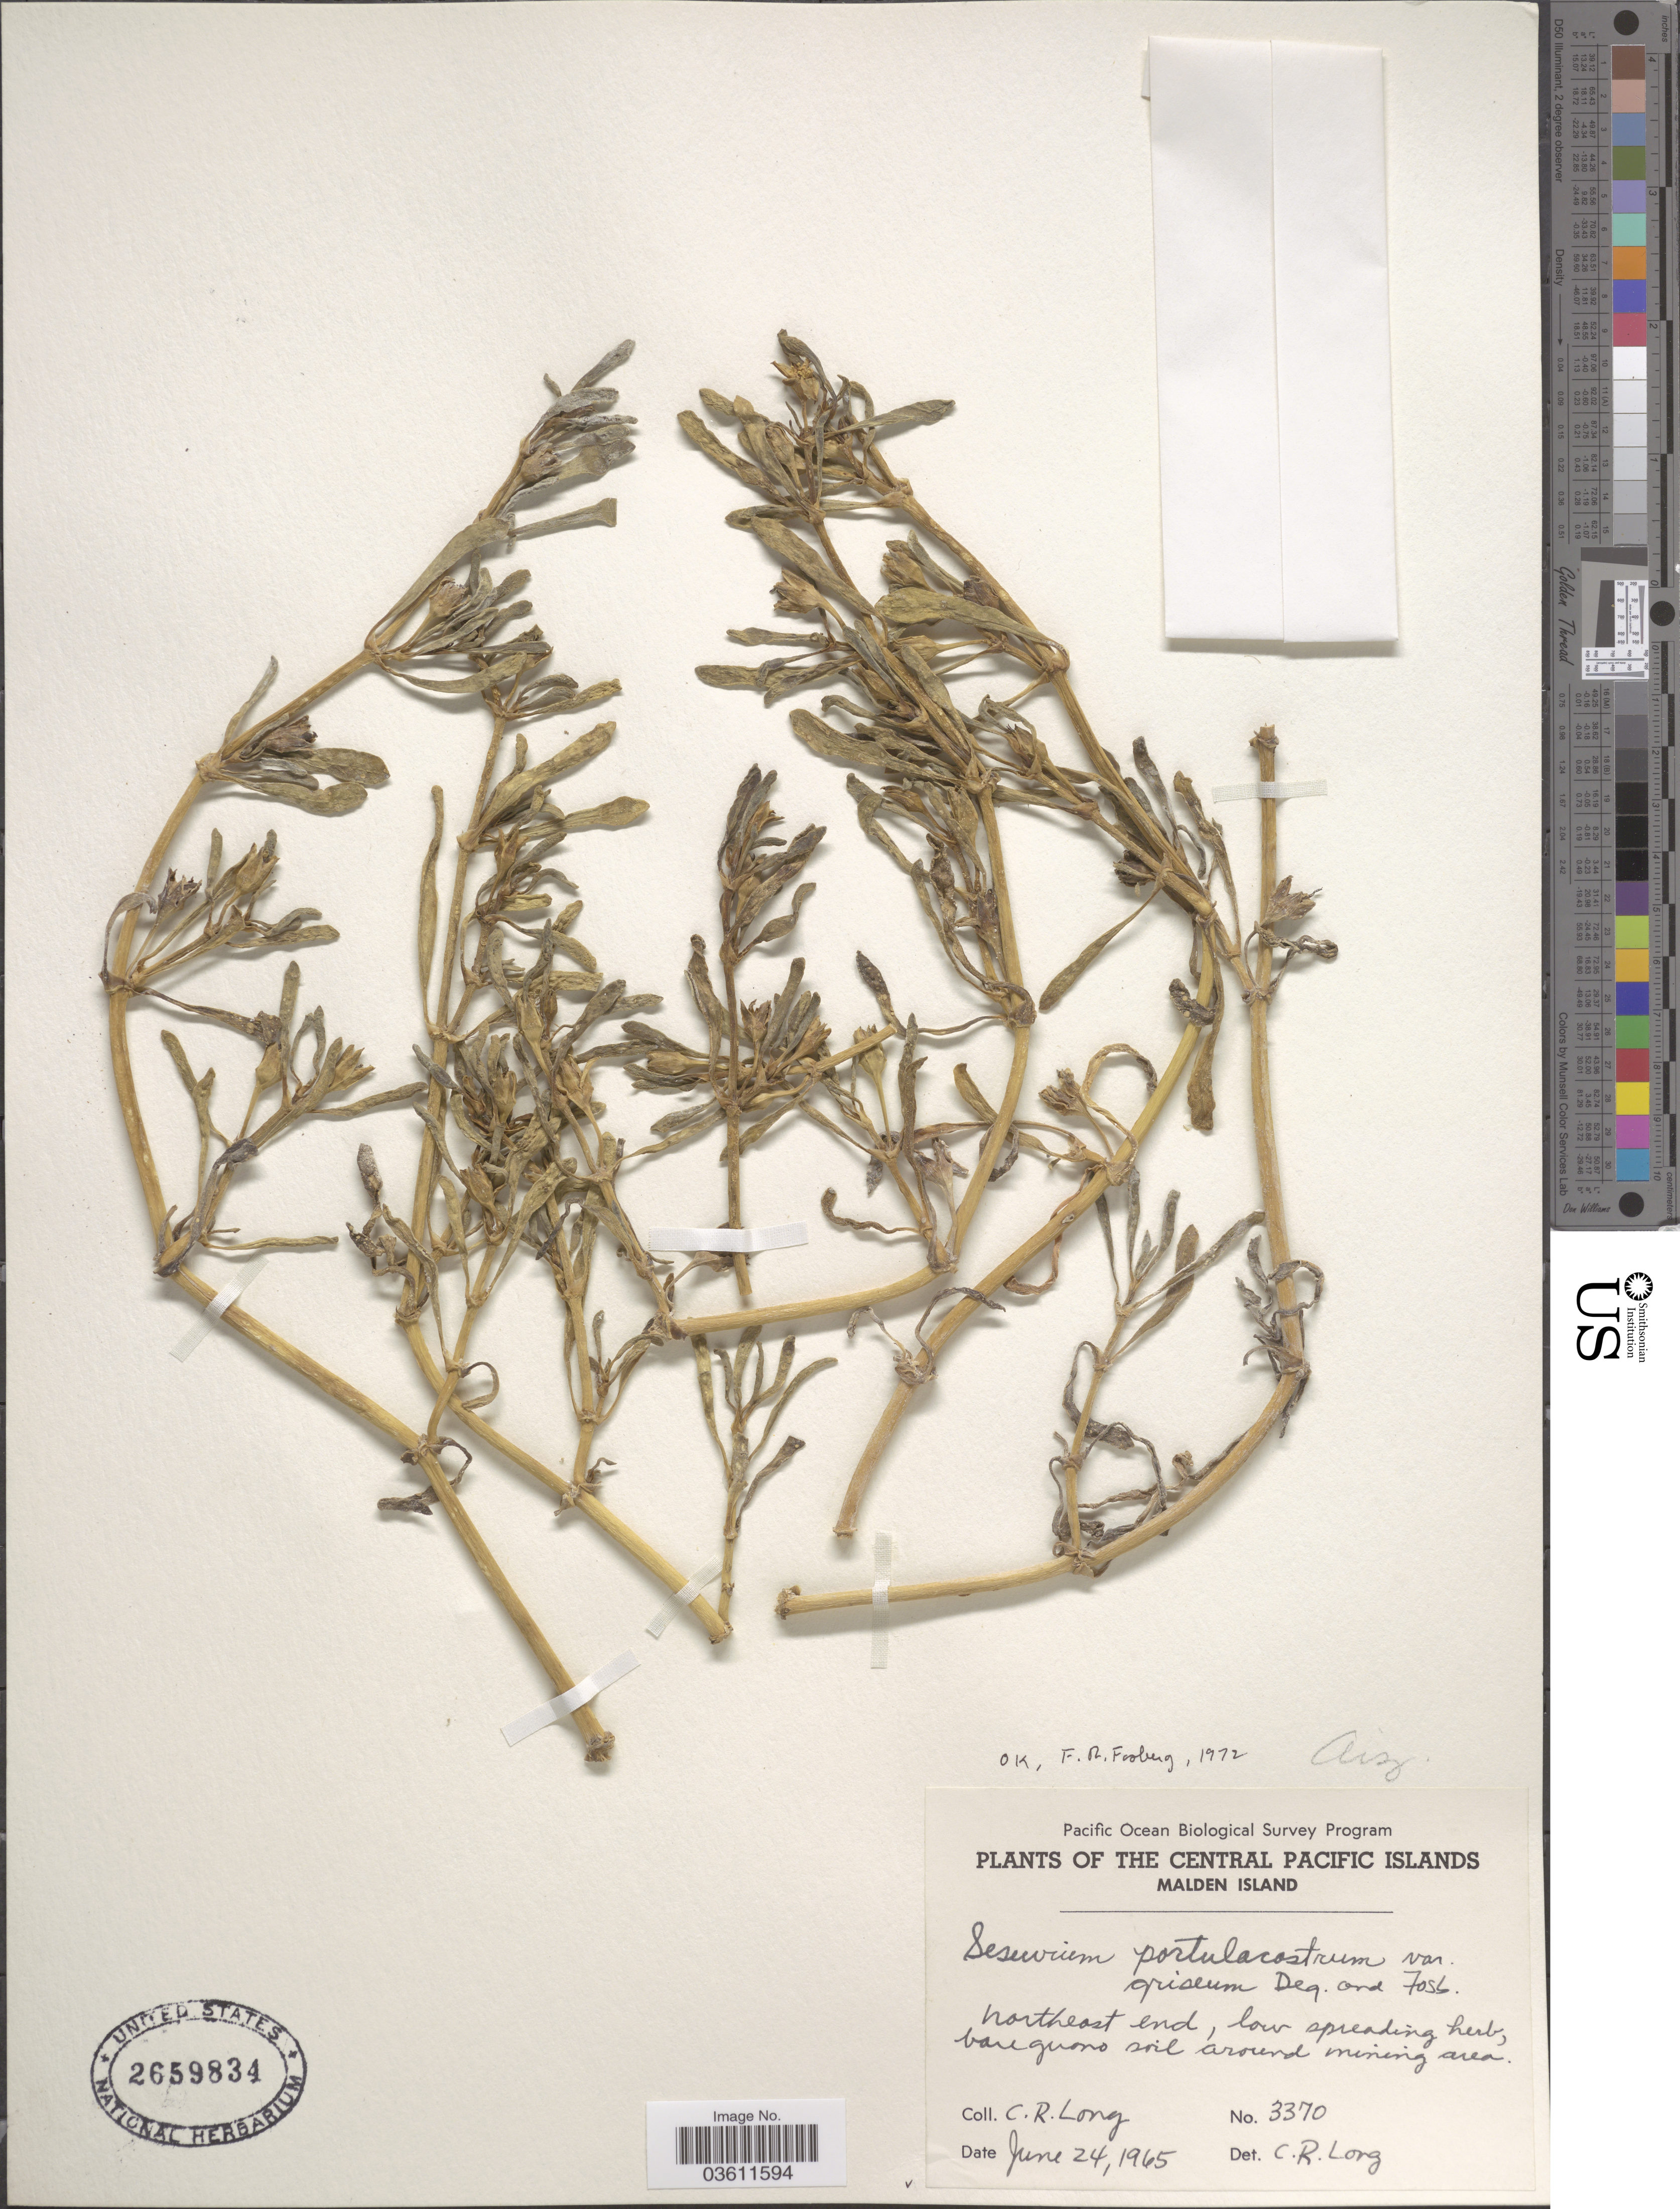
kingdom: Plantae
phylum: Tracheophyta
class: Magnoliopsida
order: Caryophyllales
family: Aizoaceae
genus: Sesuvium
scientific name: Sesuvium portulacastrum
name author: (L.) L.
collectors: C. R. Long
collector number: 3370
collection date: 1965-06-24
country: Kiribati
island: Malden Island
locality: The Central Pacific Islands. Malden Island. Northeast end.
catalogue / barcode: US 2659834